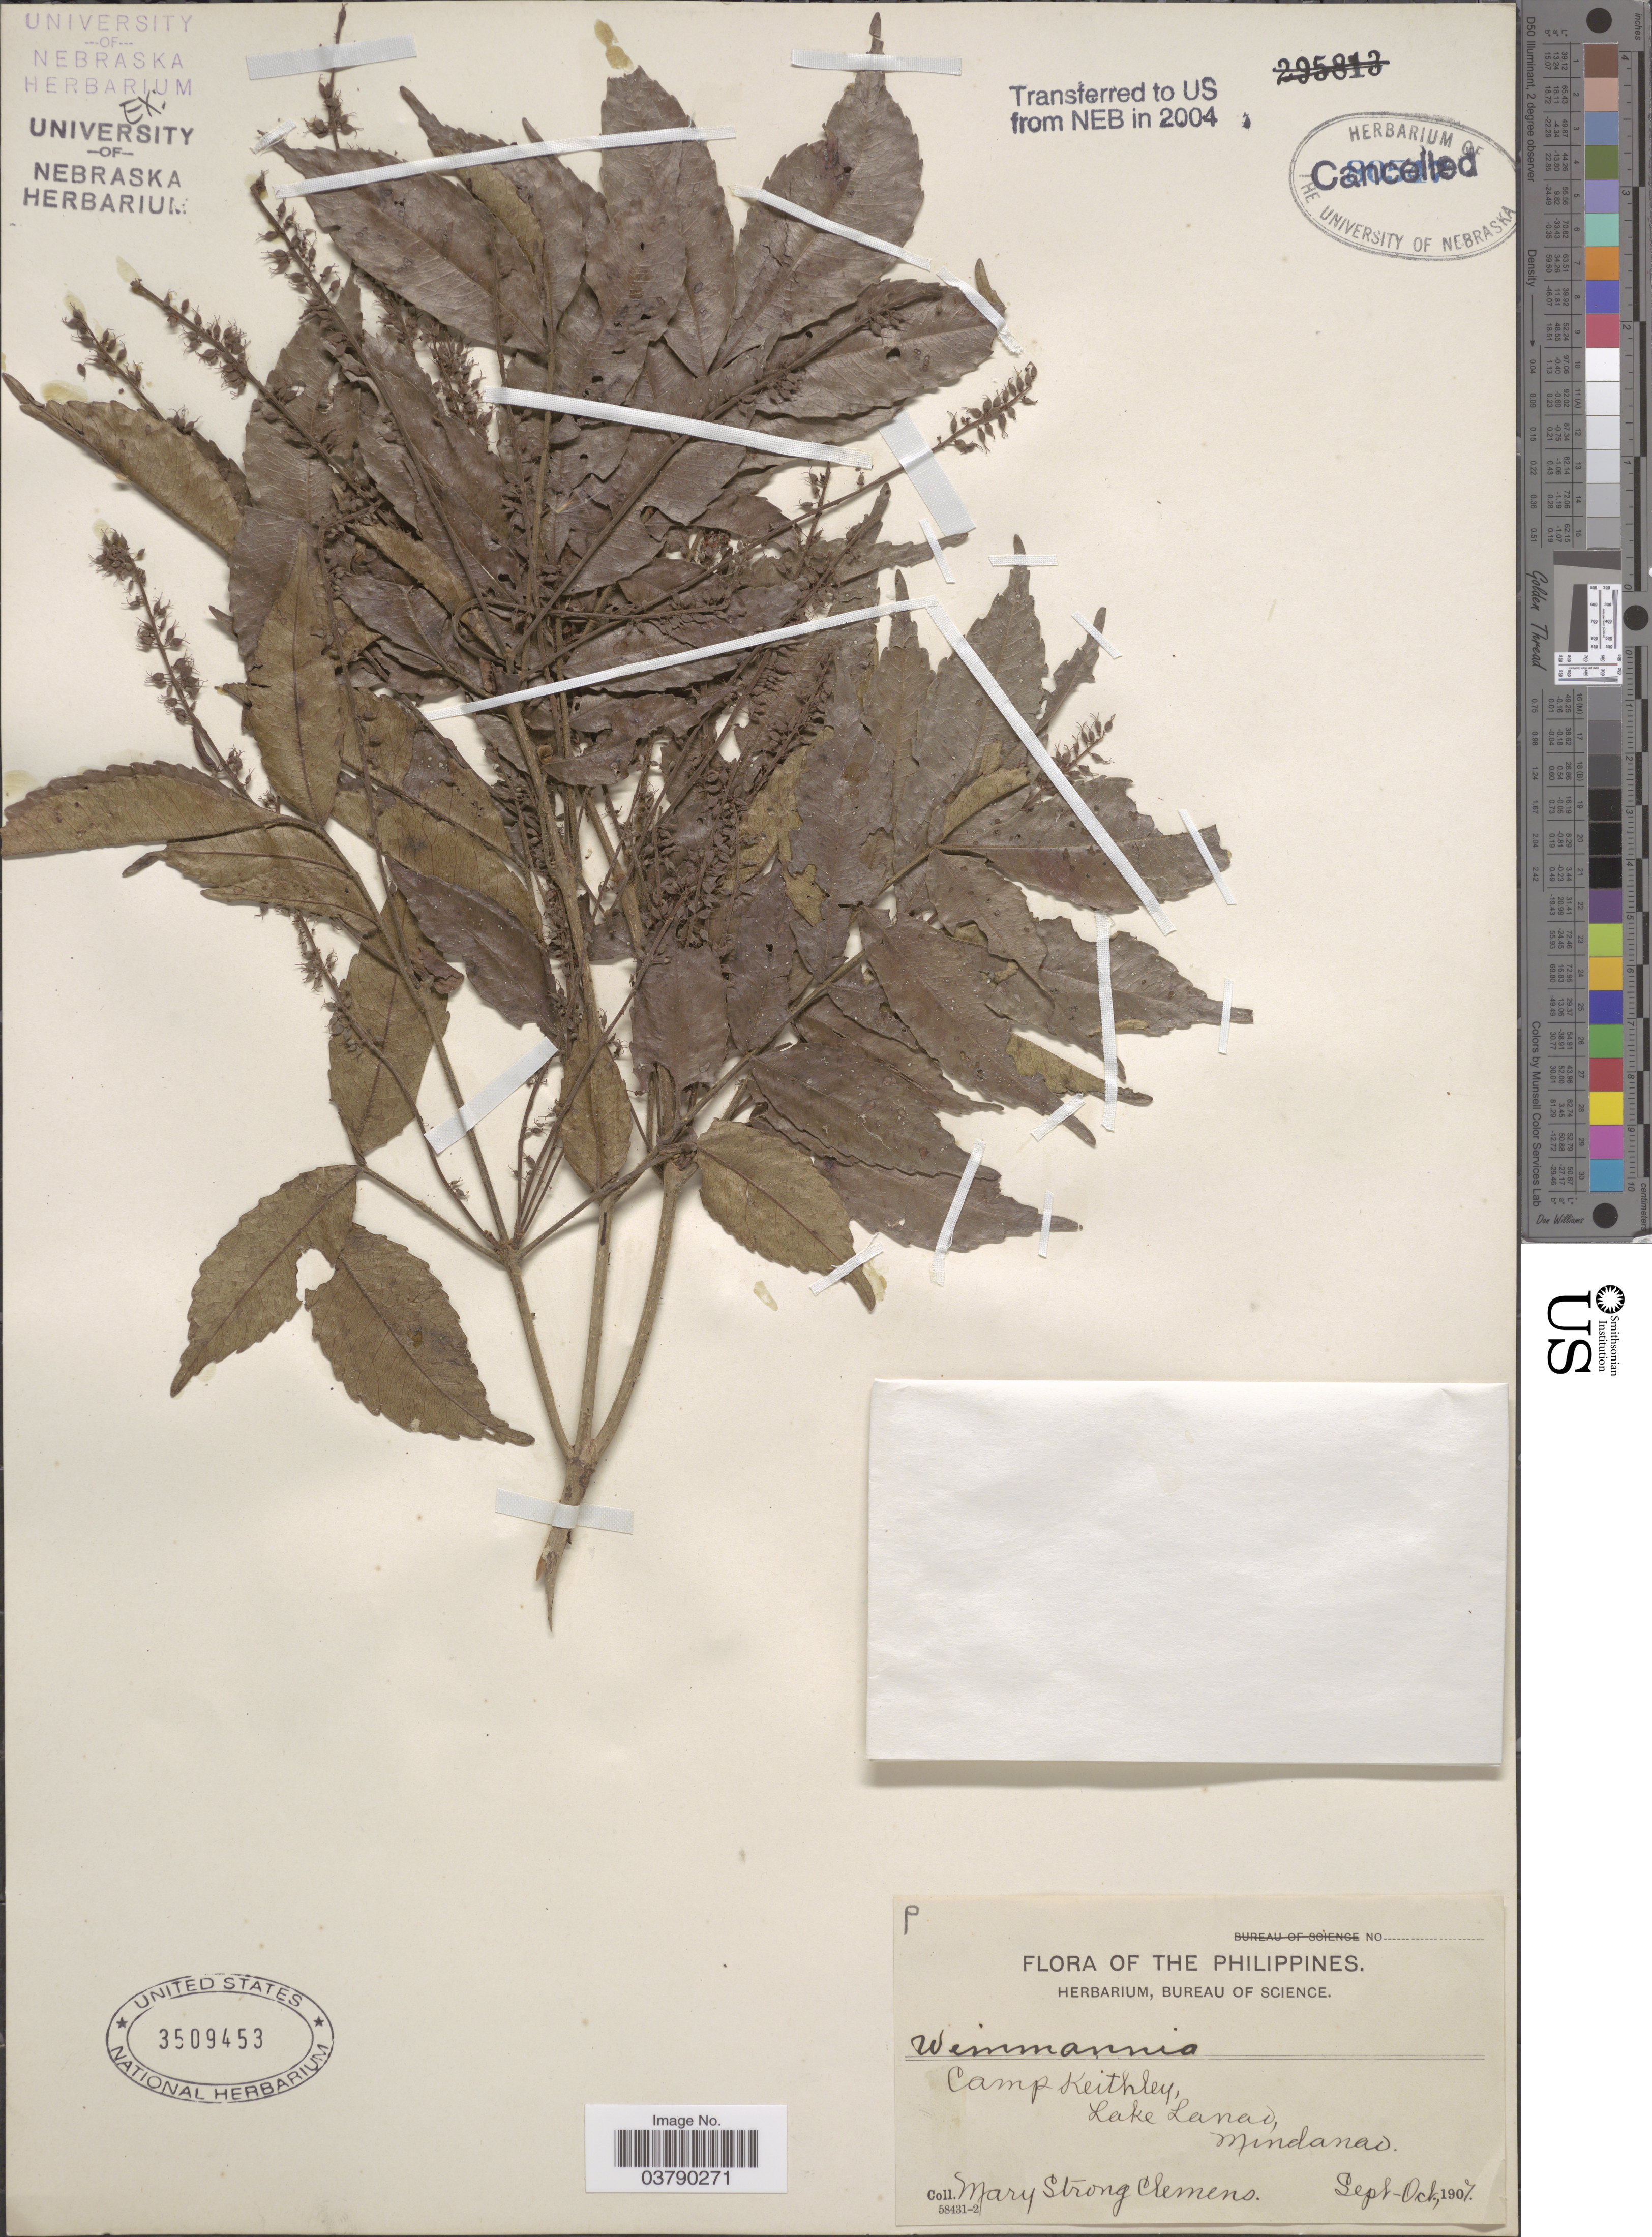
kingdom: Plantae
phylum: Tracheophyta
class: Magnoliopsida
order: Oxalidales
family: Cunoniaceae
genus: Pterophylla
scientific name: Pterophylla sp.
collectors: M. S. Clemens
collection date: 1907-09/1907-10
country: Philippines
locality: Camp Keithley, Lake Lanao, Mindanao.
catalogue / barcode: US 3509453